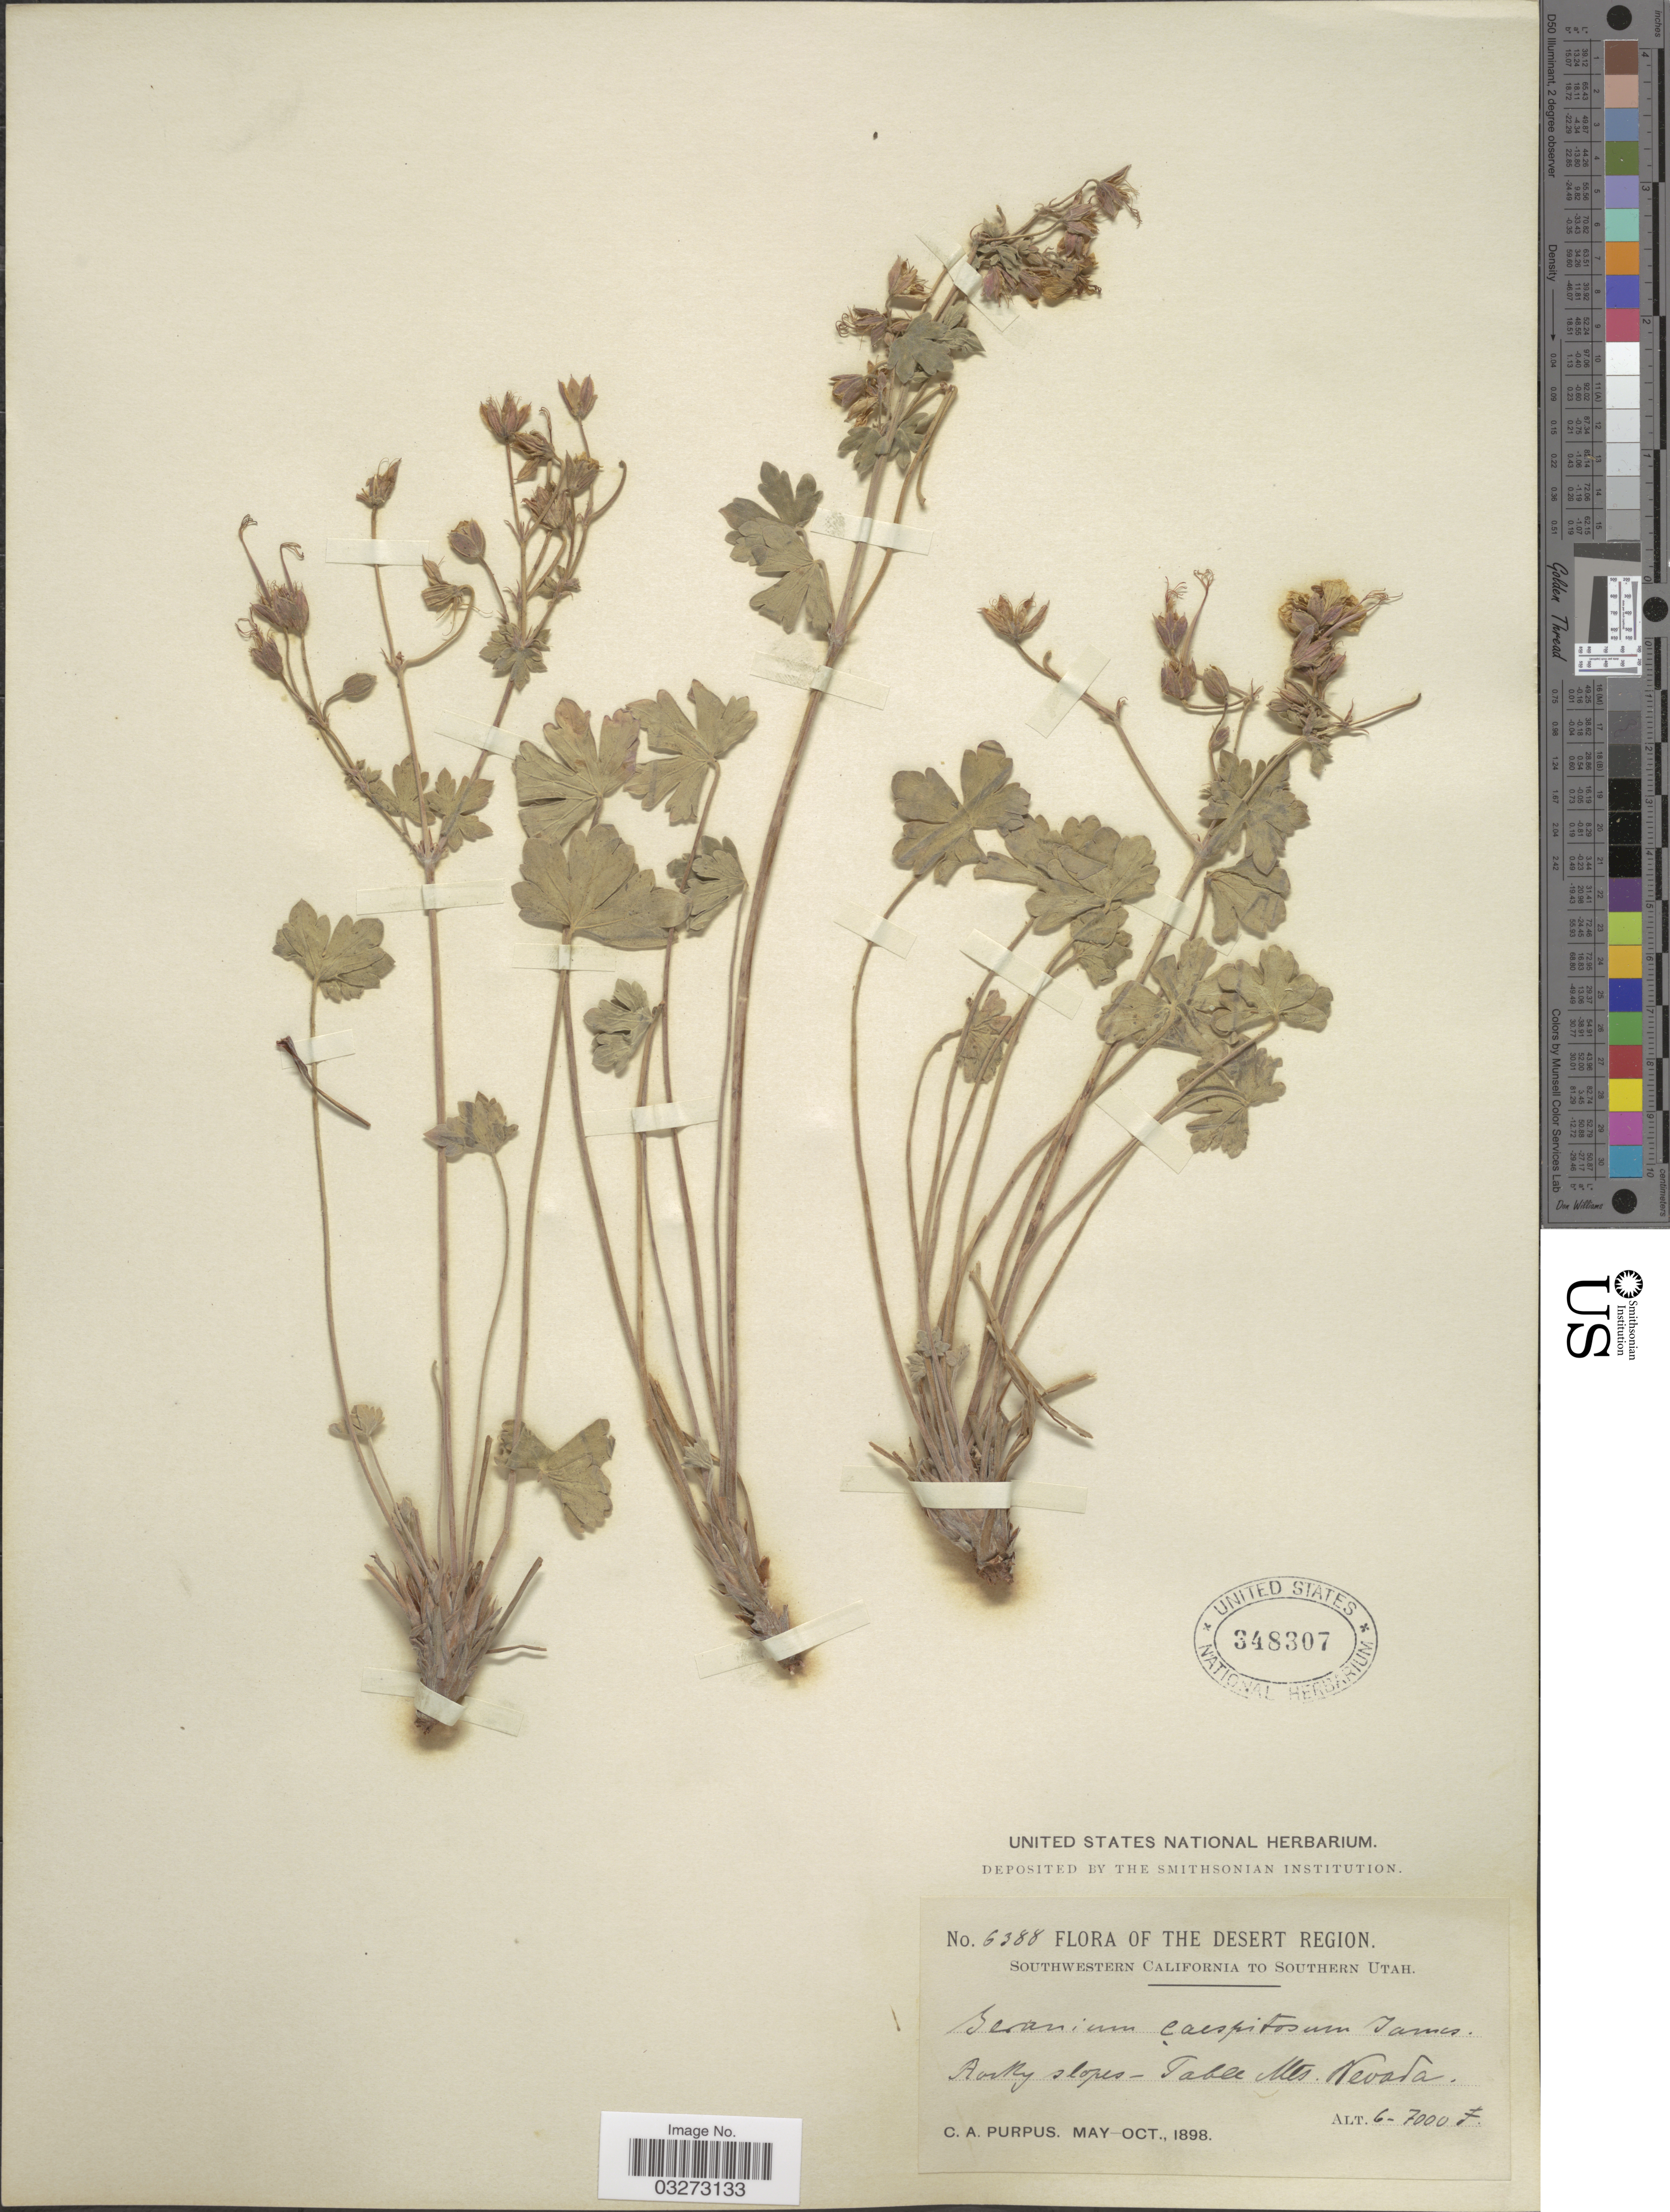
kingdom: Plantae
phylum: Tracheophyta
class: Magnoliopsida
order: Geraniales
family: Geraniaceae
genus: Geranium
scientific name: Geranium caespitosum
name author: E. James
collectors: C. A. Purpus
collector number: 6388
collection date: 1898-05/1898-10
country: United States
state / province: Nevada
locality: The Desert Region. Rocky slopes - Table Mts.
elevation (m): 1829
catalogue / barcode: US 348307